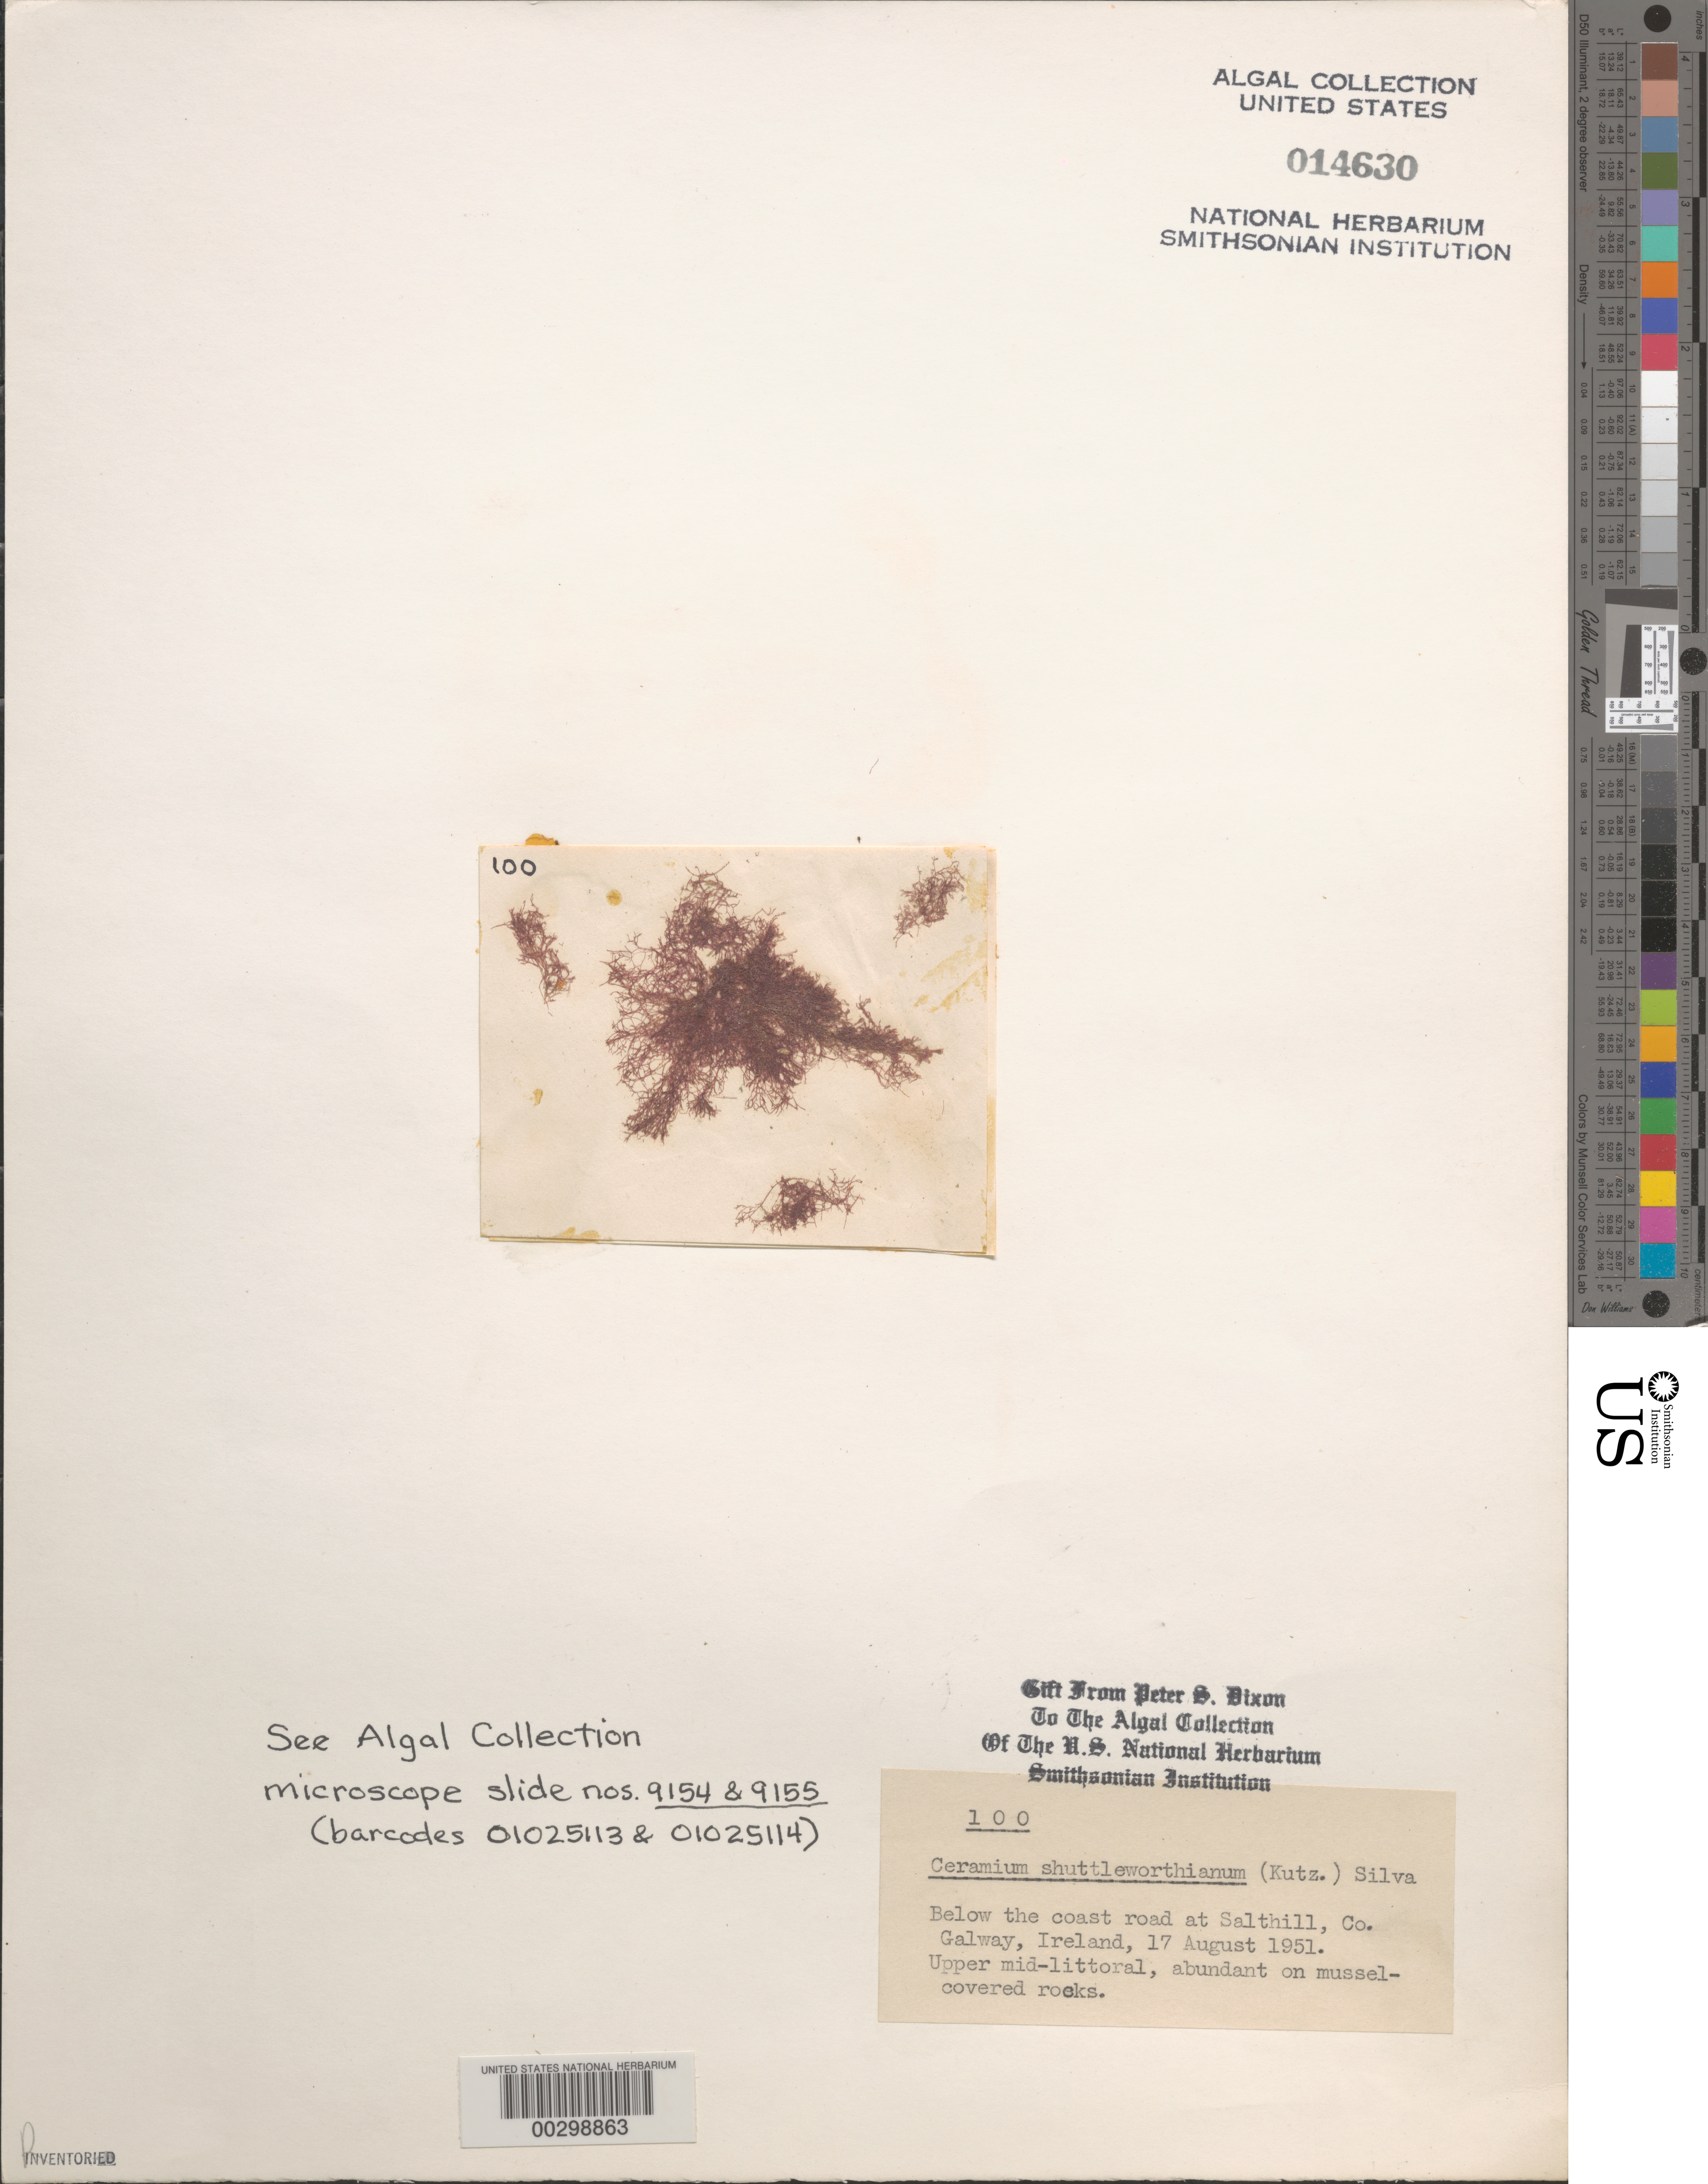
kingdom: Plantae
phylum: Rhodophyta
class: Florideophyceae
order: Ceramiales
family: Ceramiaceae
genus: Ceramium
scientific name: Ceramium shuttleworthianum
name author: (Kütz.) Rabenh.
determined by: Dixon, P. S.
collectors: P. S. Dixon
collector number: PSD 100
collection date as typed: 17 Aug 1951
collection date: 1951-08-17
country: Ireland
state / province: Connaught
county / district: Galway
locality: Salthill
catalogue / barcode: US 14630